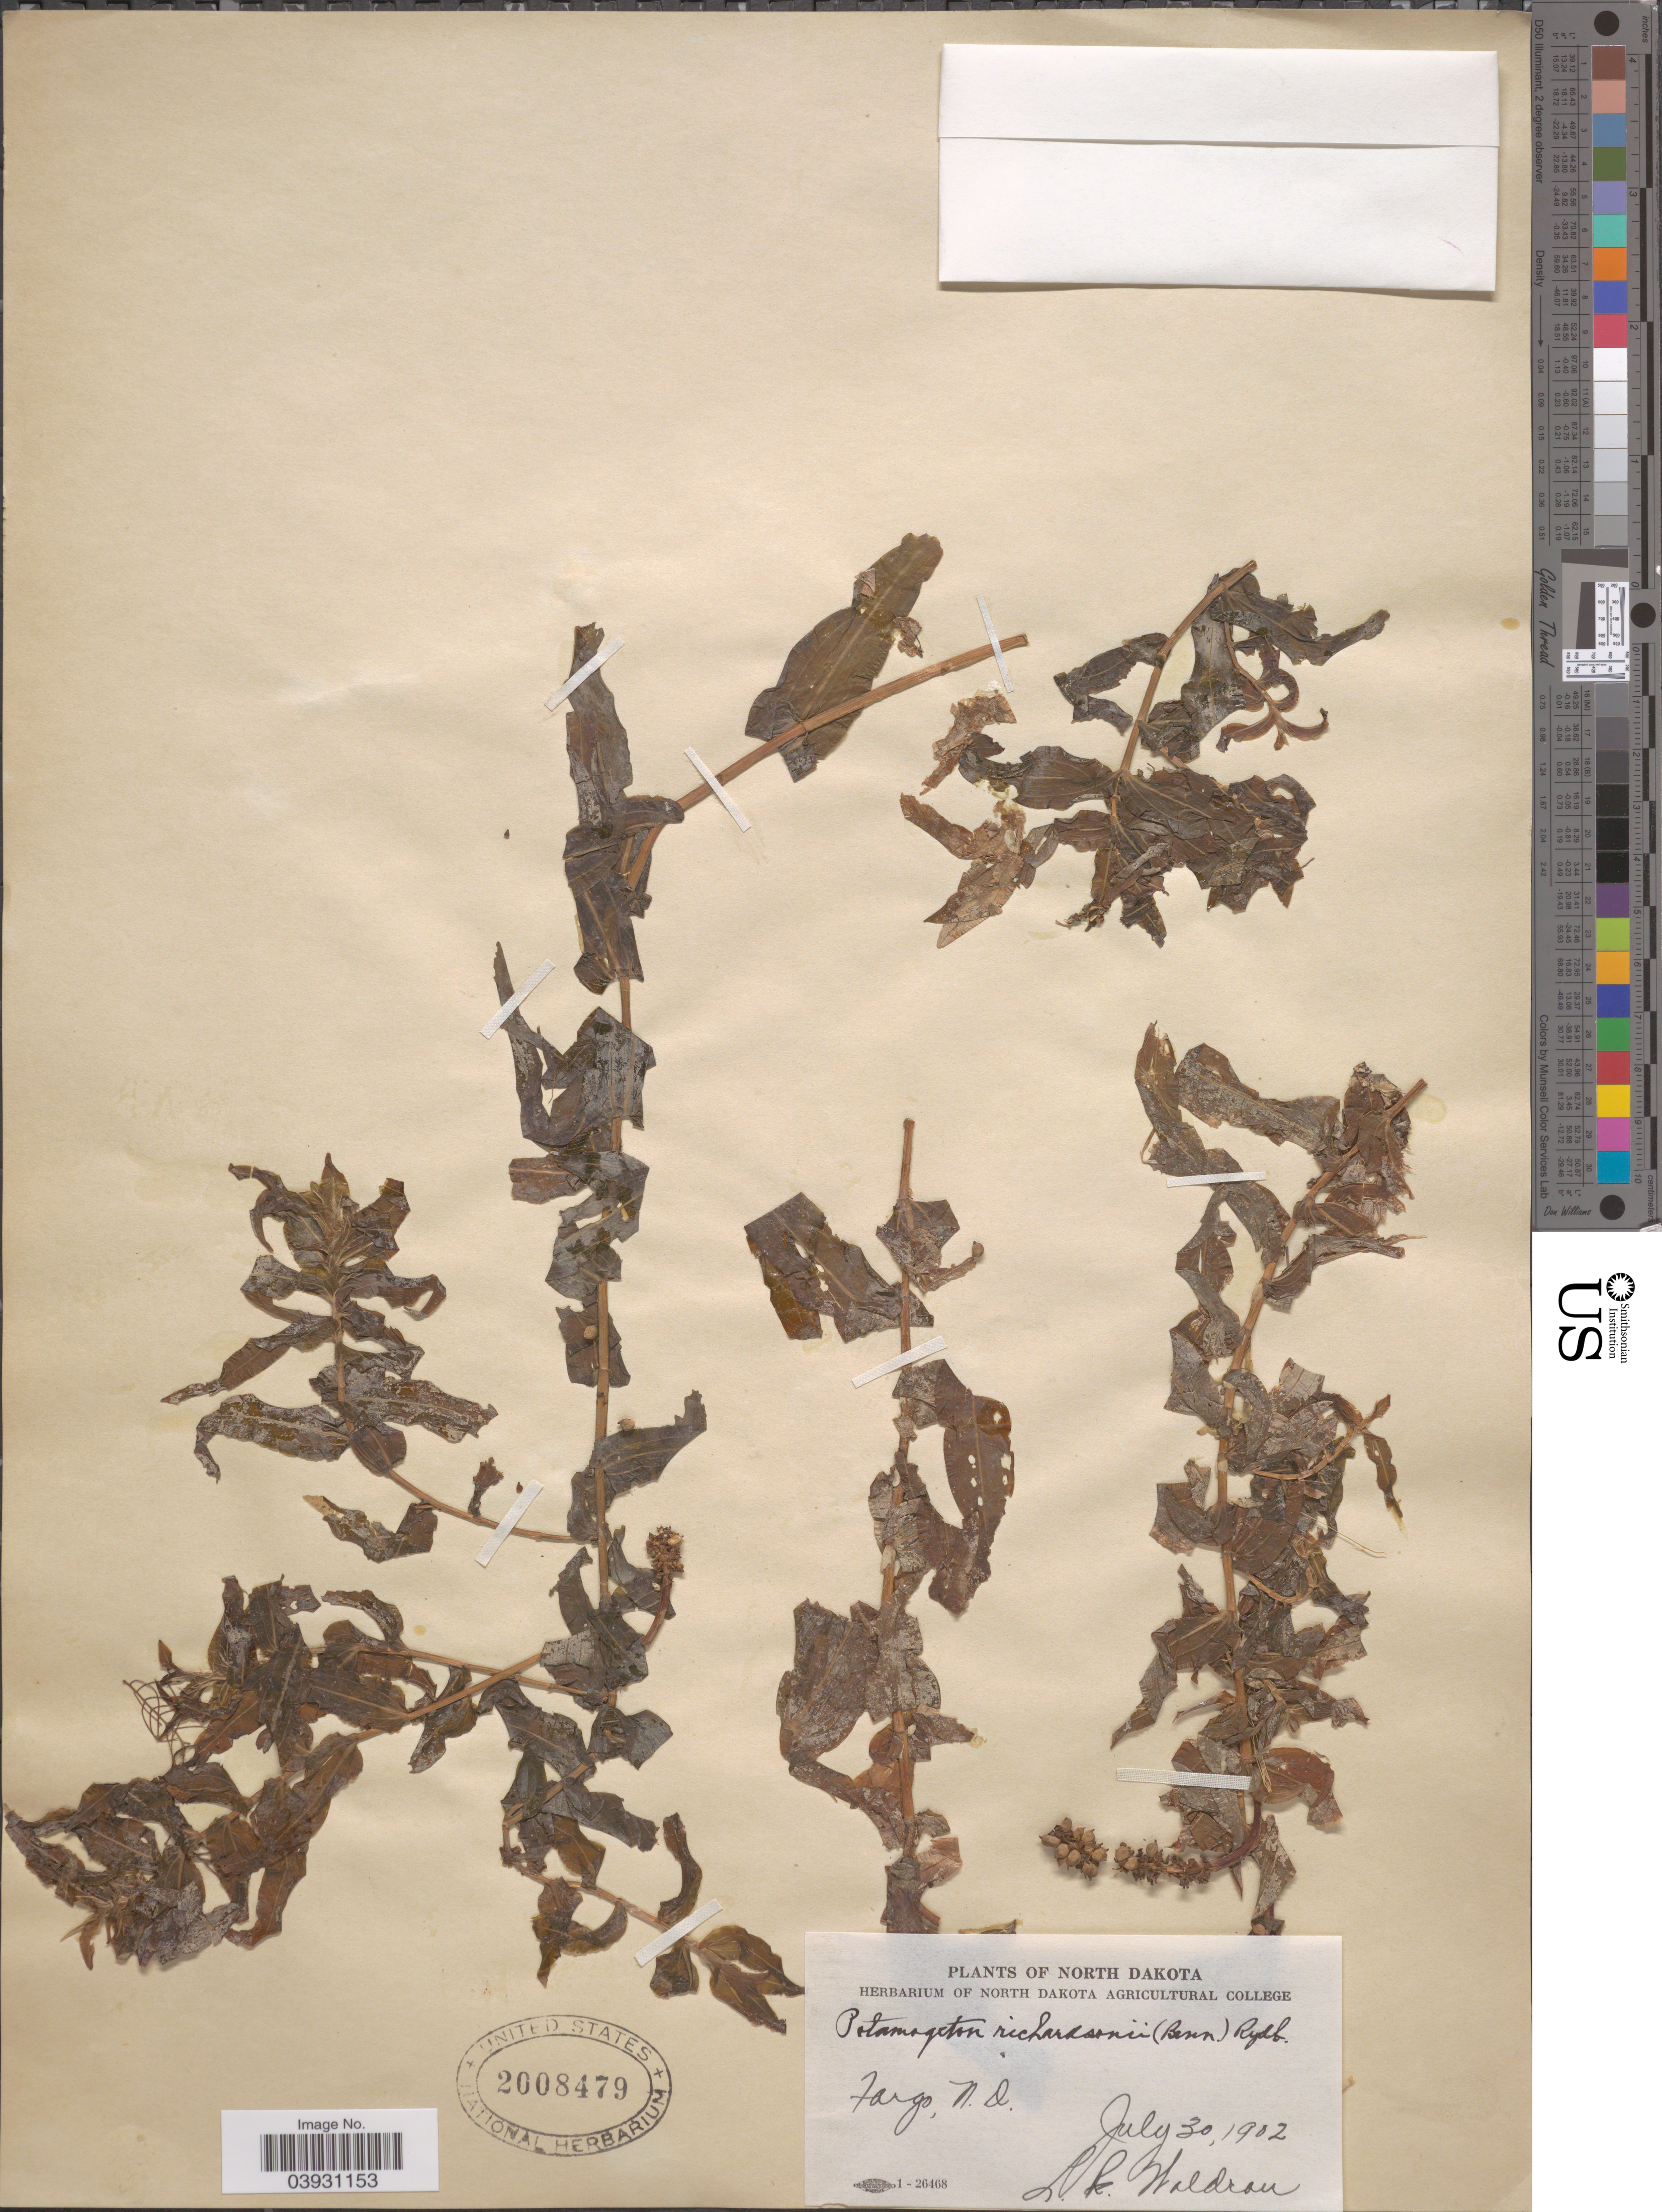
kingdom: Plantae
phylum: Tracheophyta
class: Liliopsida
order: Alismatales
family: Potamogetonaceae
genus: Potamogeton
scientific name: Potamogeton richardsonii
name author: (A.W. Benn.) Rydb.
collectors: L. Waldron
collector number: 1-26468?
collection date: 1902-07-30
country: United States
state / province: North Dakota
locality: Fargo.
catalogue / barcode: US 2008479